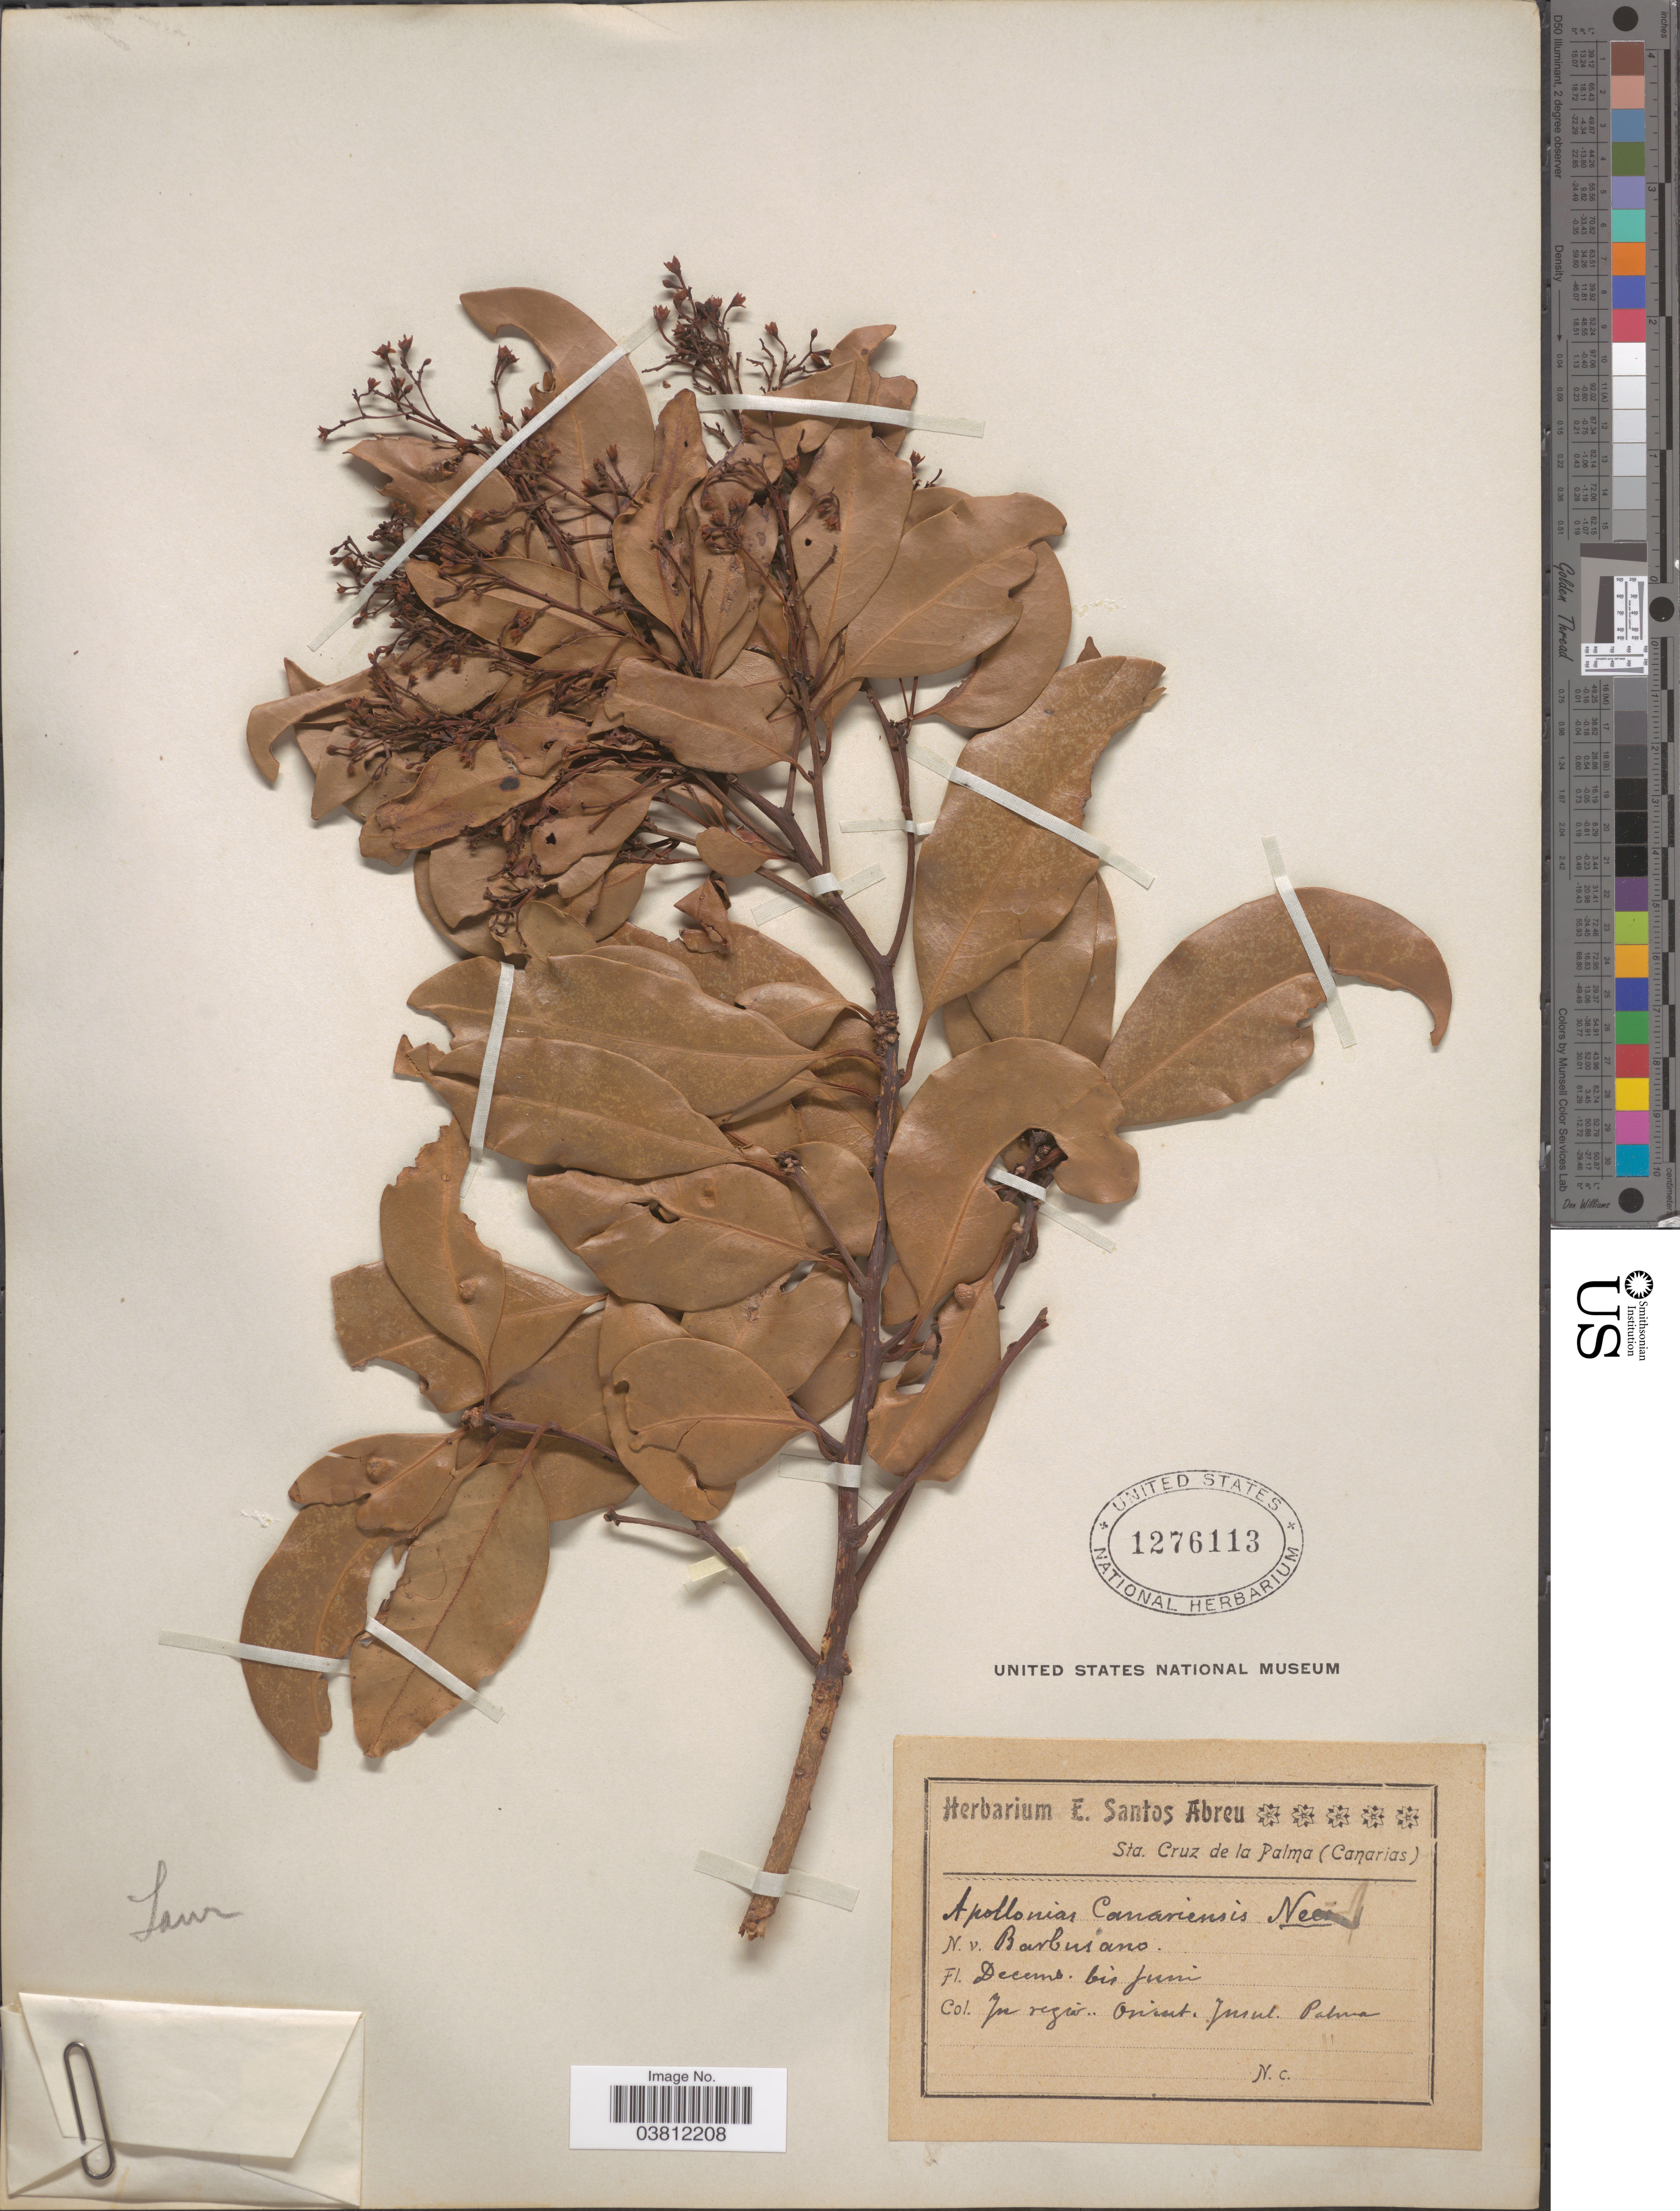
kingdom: Plantae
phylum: Tracheophyta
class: Magnoliopsida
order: Laurales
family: Lauraceae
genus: Apollonias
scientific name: Apollonias canariensis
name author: (Willd.) Nees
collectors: ex herb. E. Santos Abrue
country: Spain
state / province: Canarias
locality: In regio.. Orint. Iniul. Palma.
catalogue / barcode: US 1276113